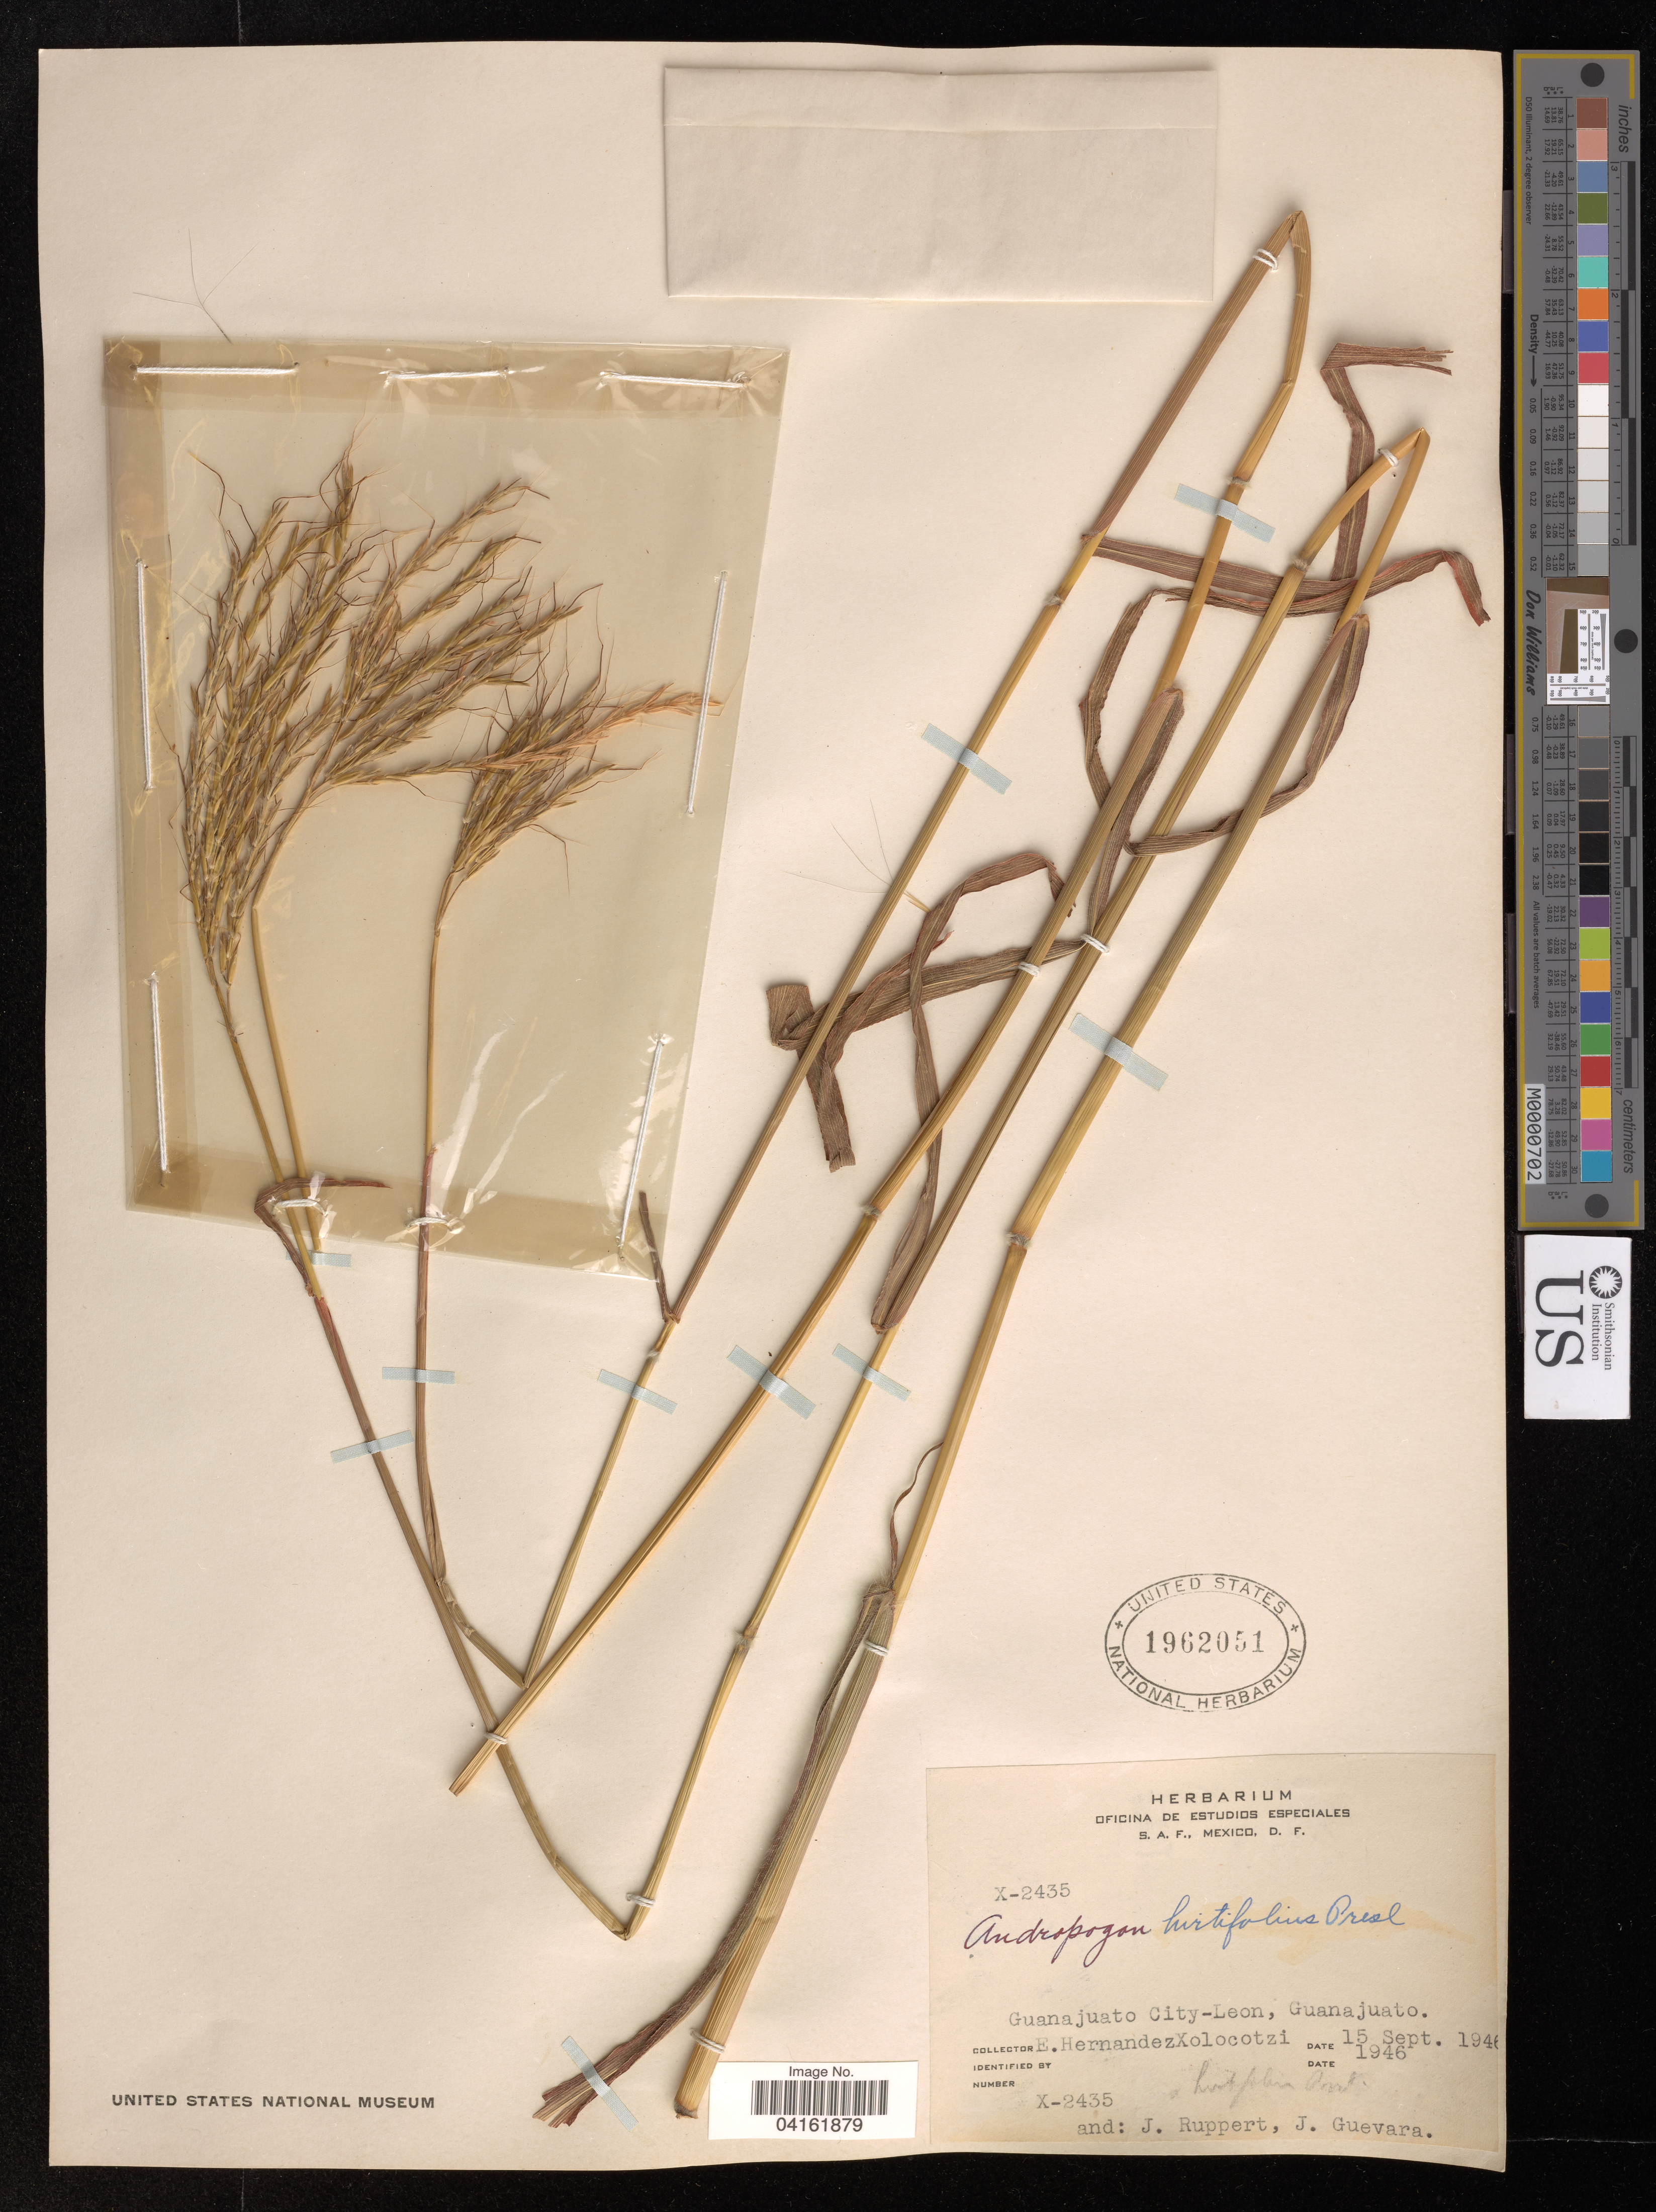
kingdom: Plantae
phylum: Tracheophyta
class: Liliopsida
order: Poales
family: Poaceae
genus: Andropogon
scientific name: Andropogon hirtifolius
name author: C. Presl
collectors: E. Xoloctzi, J. Ruppert & J. Guevara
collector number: X-2435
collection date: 1946-09-15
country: Mexico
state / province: Guanajuato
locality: Guanajuato City-Leon.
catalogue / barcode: US 1962051